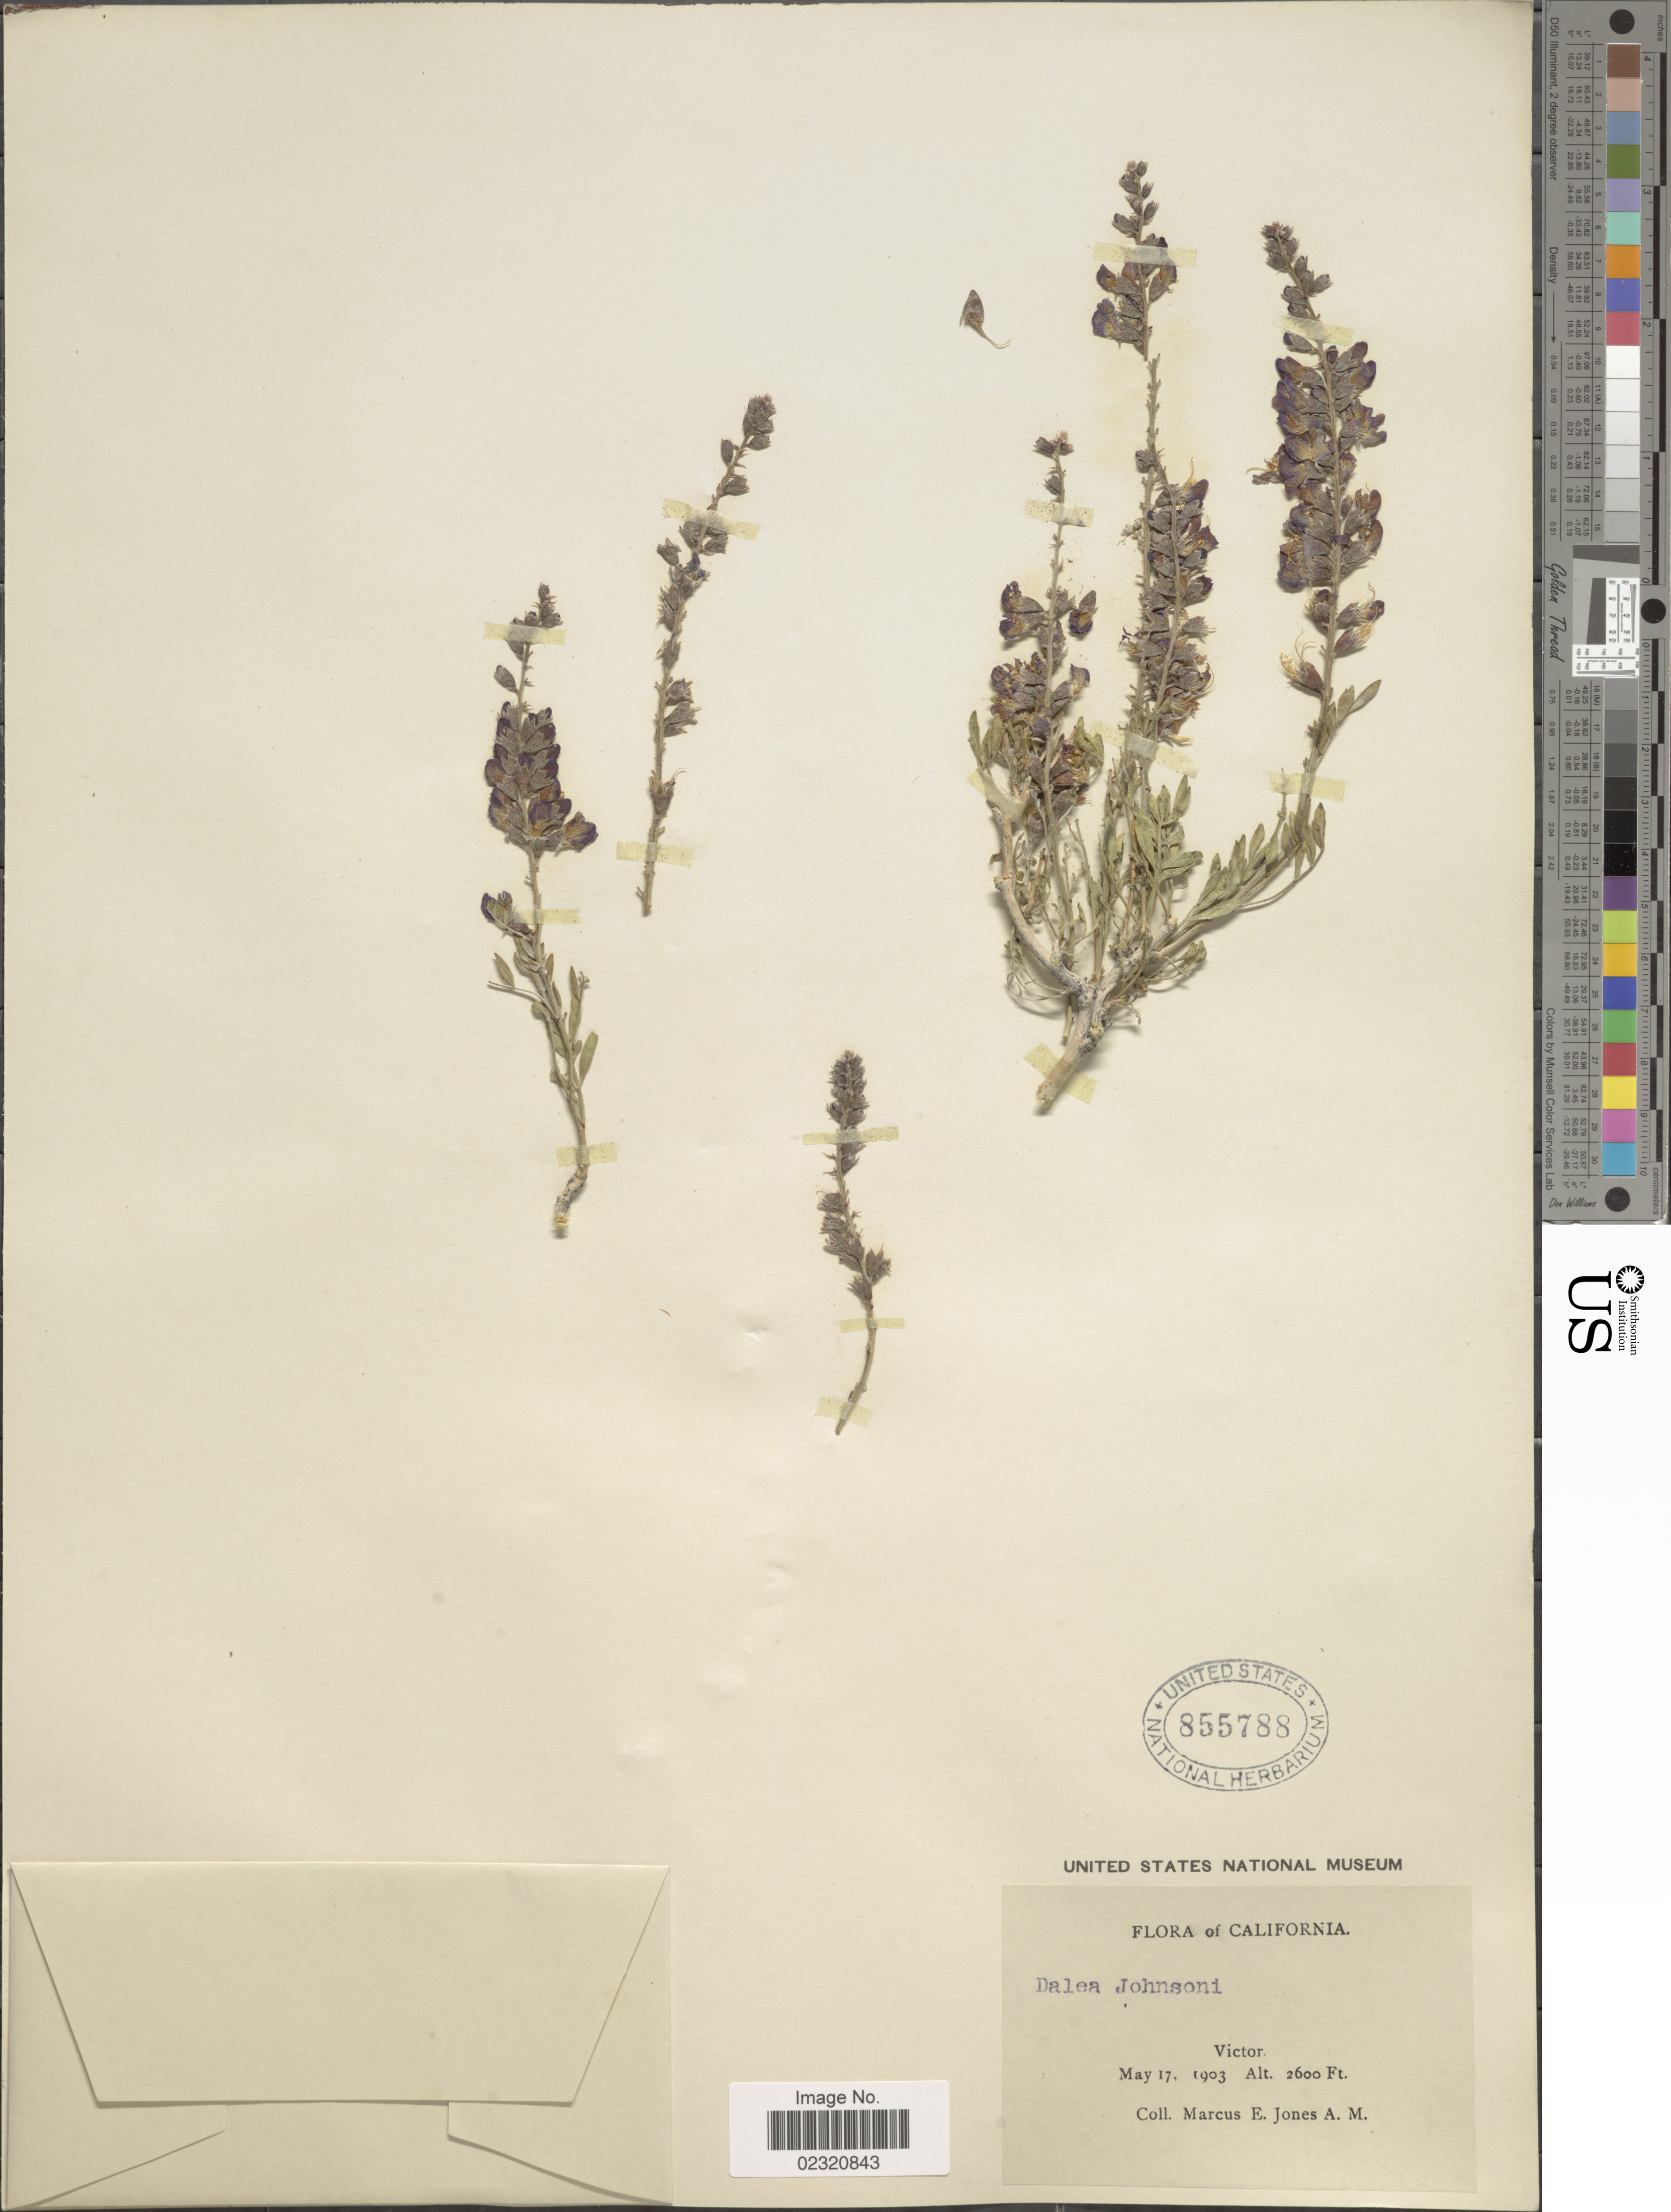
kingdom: Plantae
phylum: Tracheophyta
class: Magnoliopsida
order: Fabales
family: Fabaceae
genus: Psorothamnus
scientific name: Psorothamnus fremontii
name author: (Torr. ex A. Gray) Barneby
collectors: M. E. Jones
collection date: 1903-05-17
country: United States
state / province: California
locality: Victor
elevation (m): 792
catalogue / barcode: US 855788